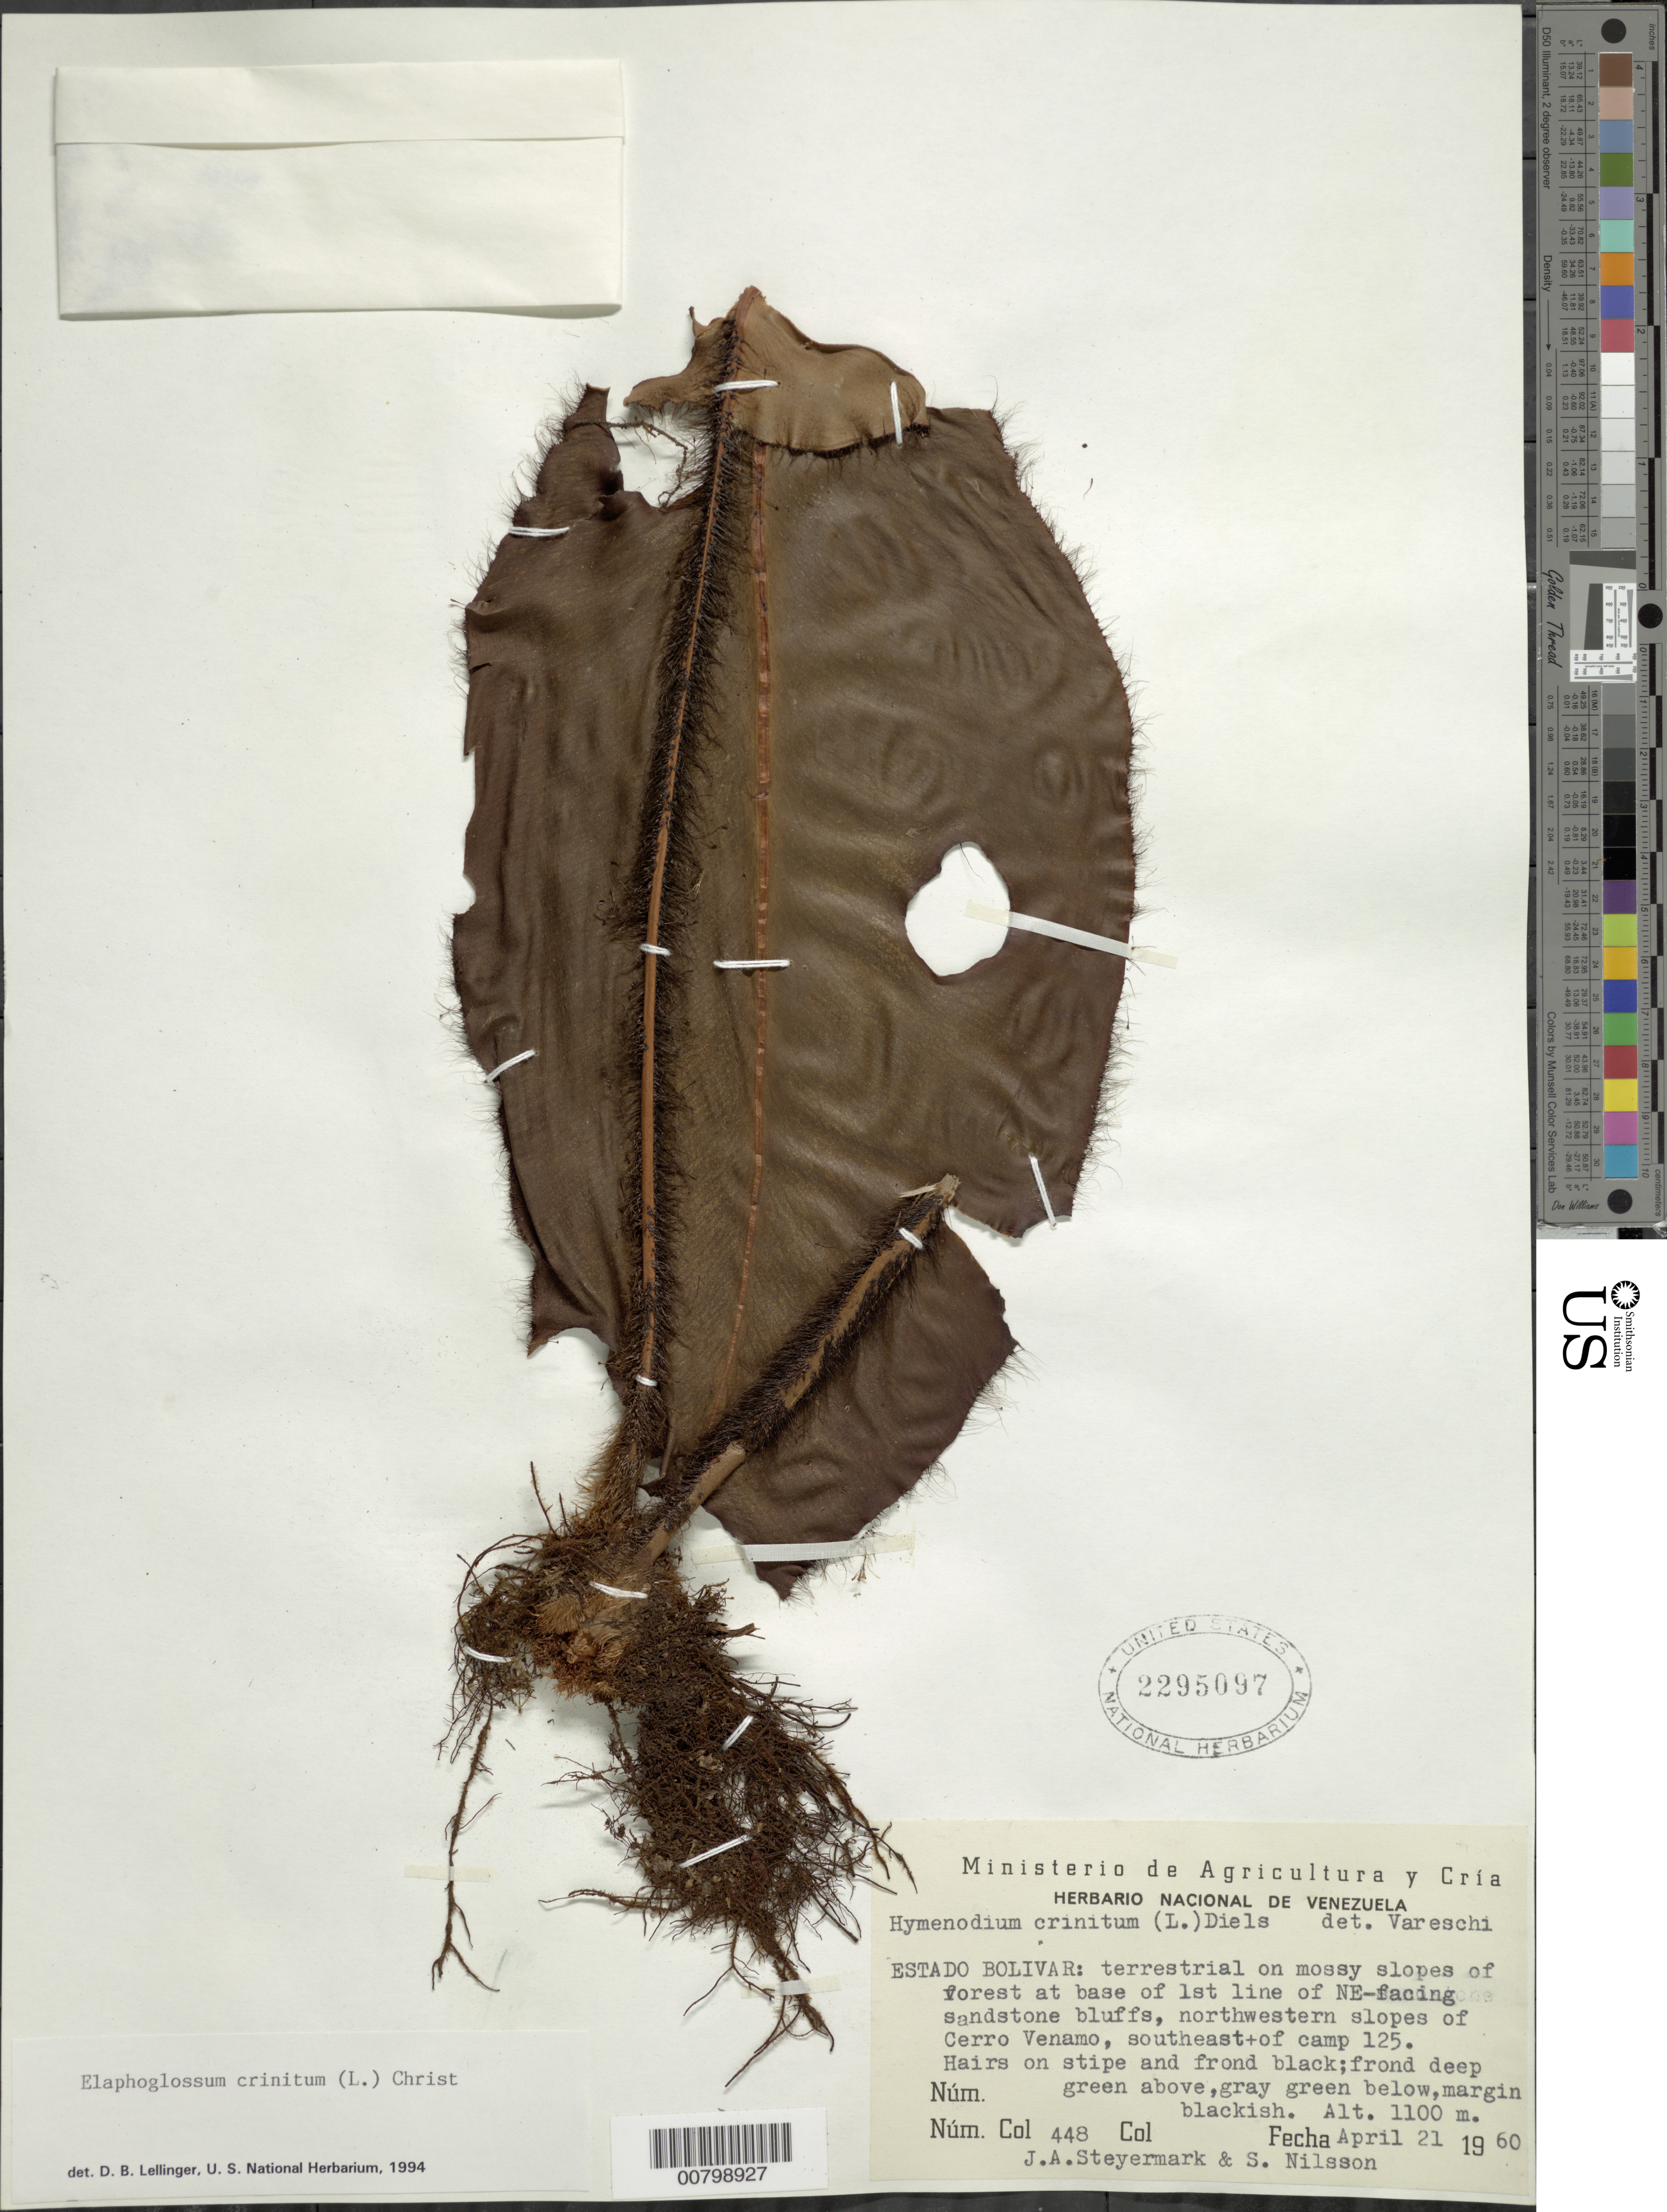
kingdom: Plantae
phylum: Tracheophyta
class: Polypodiopsida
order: Polypodiales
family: Dryopteridaceae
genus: Elaphoglossum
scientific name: Elaphoglossum crinitum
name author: (L.) Christ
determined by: Lellinger, David B., (BOT), Smithsonian Institution - National Museum of Natural History (UNITED STATES)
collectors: J. Steyermark & S. Nilsson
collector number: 60 448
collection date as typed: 20-Apr-60 to 22-Apr-60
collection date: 1960-04-20/1960-04-22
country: Venezuela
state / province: Bolívar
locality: Cerro Venamo, NW slopes, SE of campamento 125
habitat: Mossy slopes of forest at base of NE-facing sandstone bluffs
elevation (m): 1100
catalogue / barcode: US 2295097